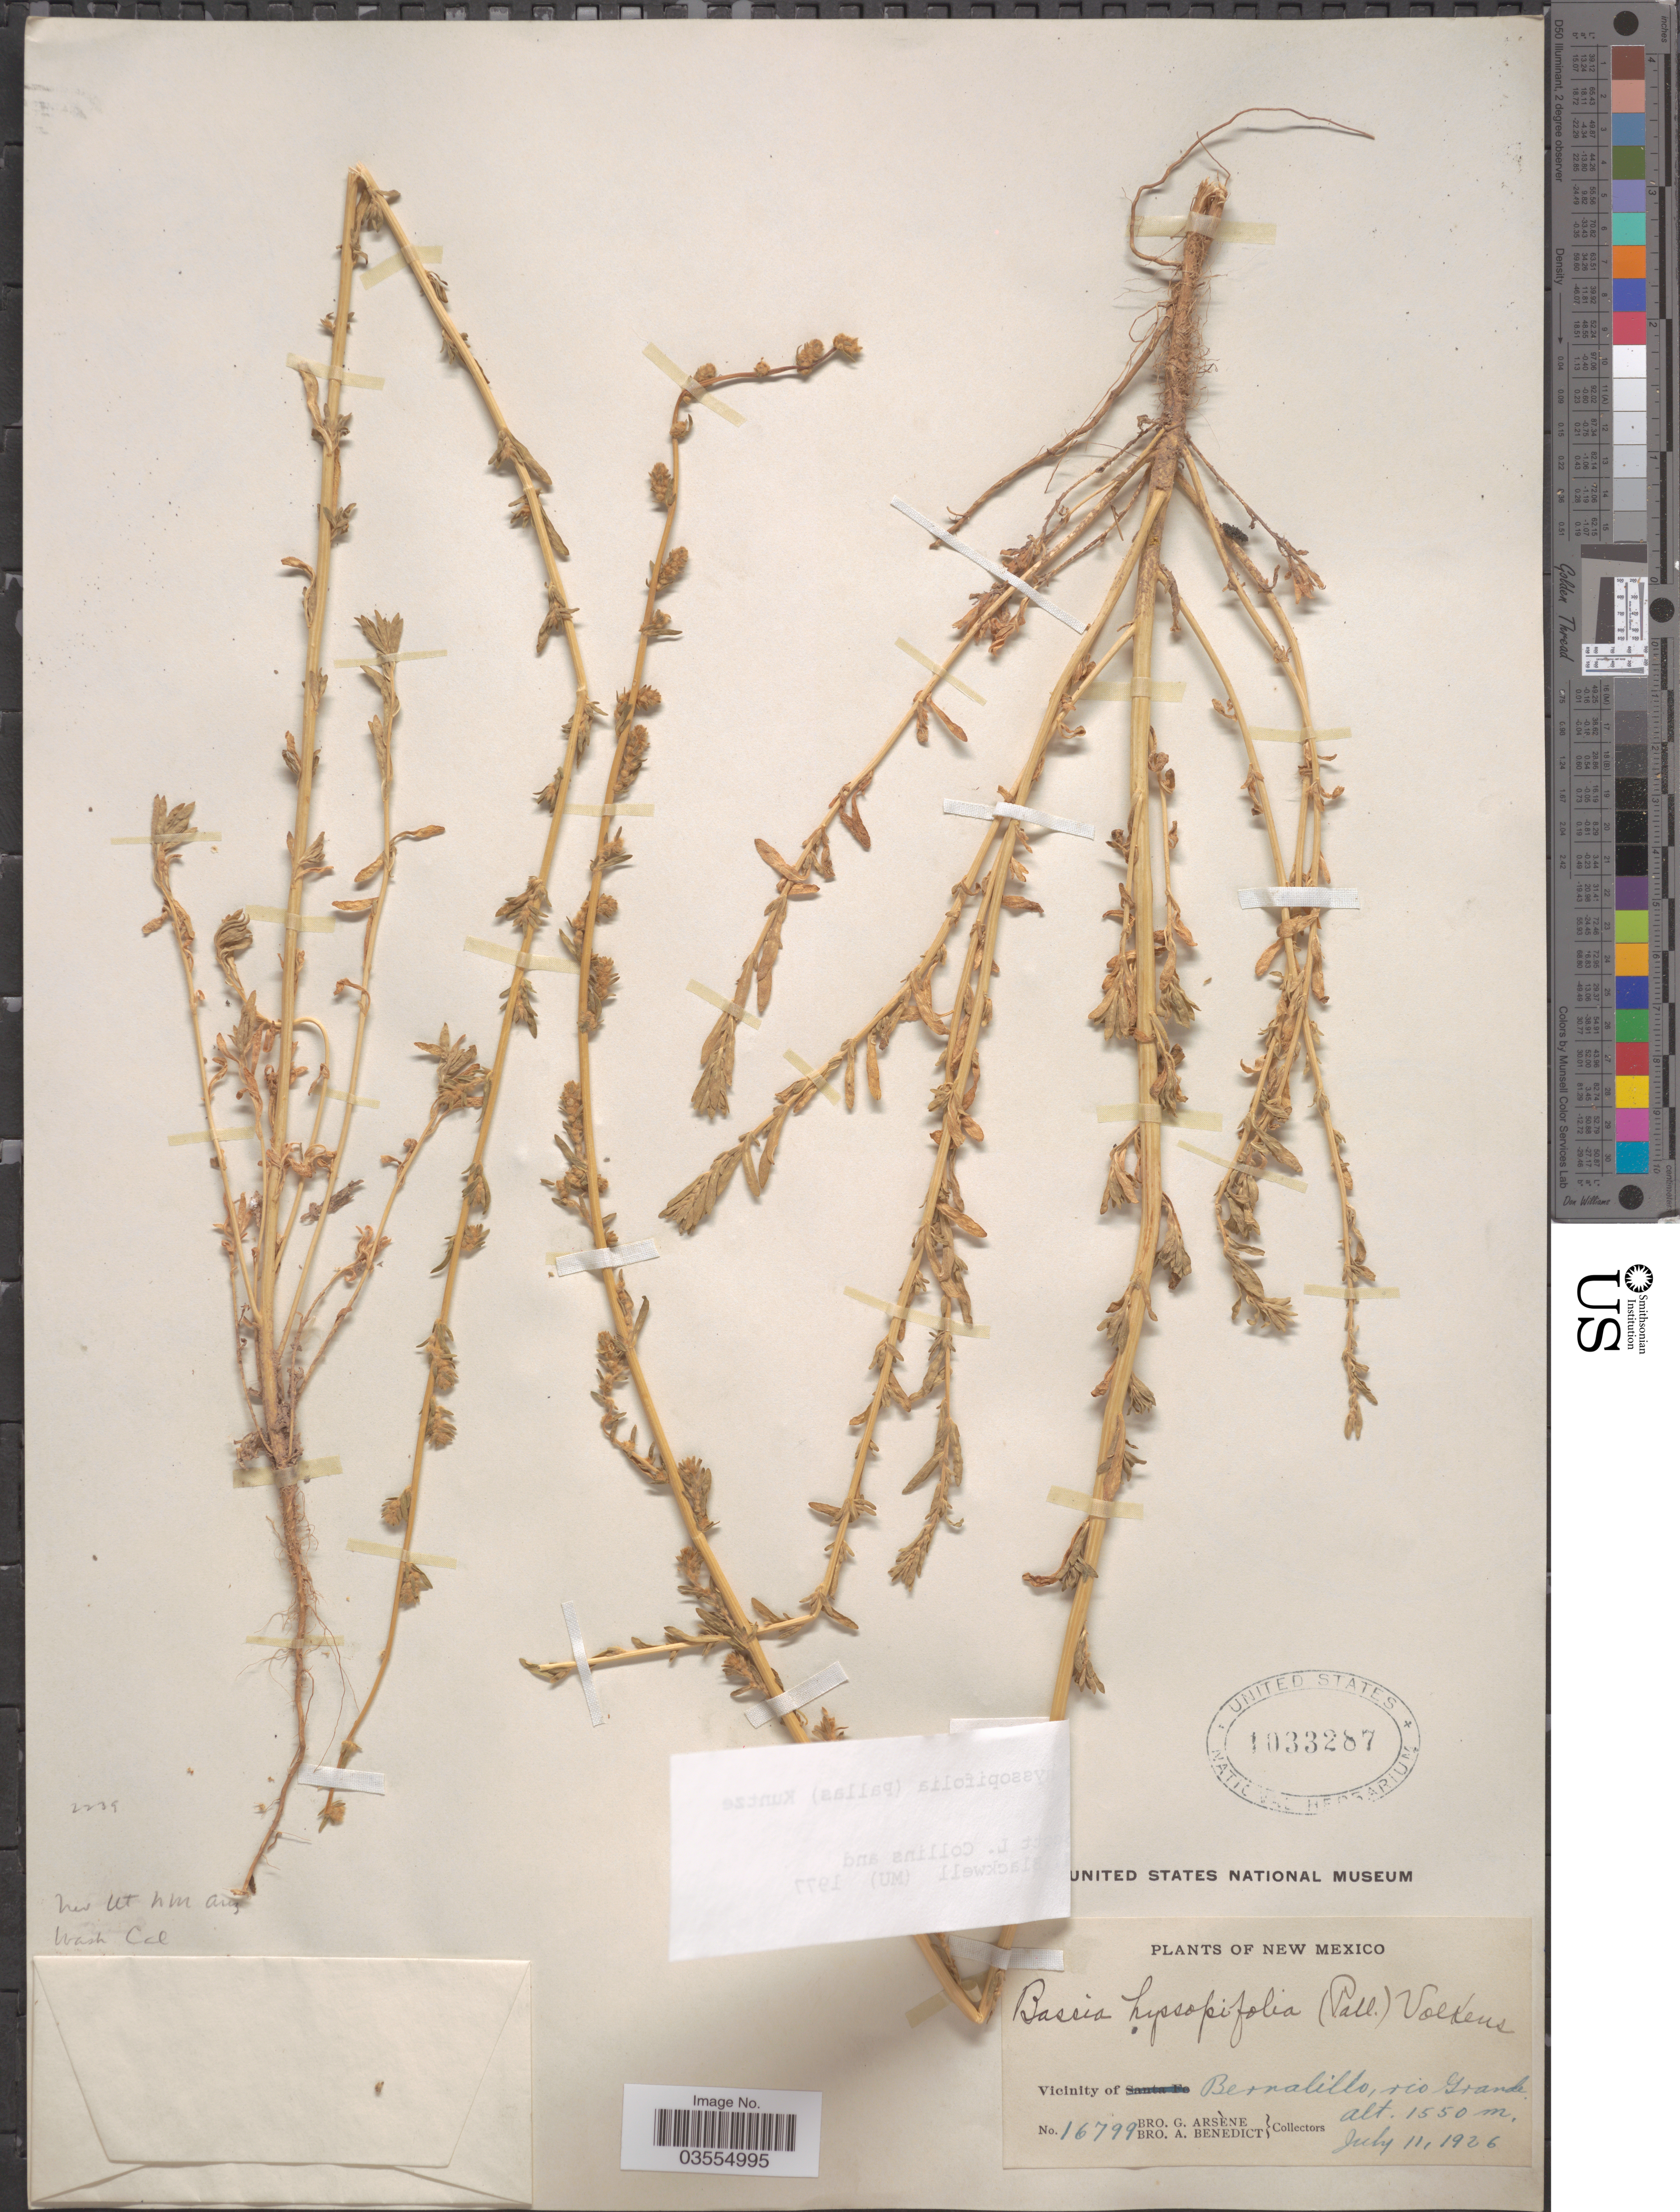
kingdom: Plantae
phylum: Tracheophyta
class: Magnoliopsida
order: Caryophyllales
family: Amaranthaceae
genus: Bassia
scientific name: Bassia hyssopifolia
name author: (Pall.) Kuntze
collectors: Bro. G. Arsène & Bro. A. Benedict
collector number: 16799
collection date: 1926-07-11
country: United States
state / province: New Mexico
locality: Vicinity of Bernalillo, rio Grande.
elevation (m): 1550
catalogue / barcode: US 1033287